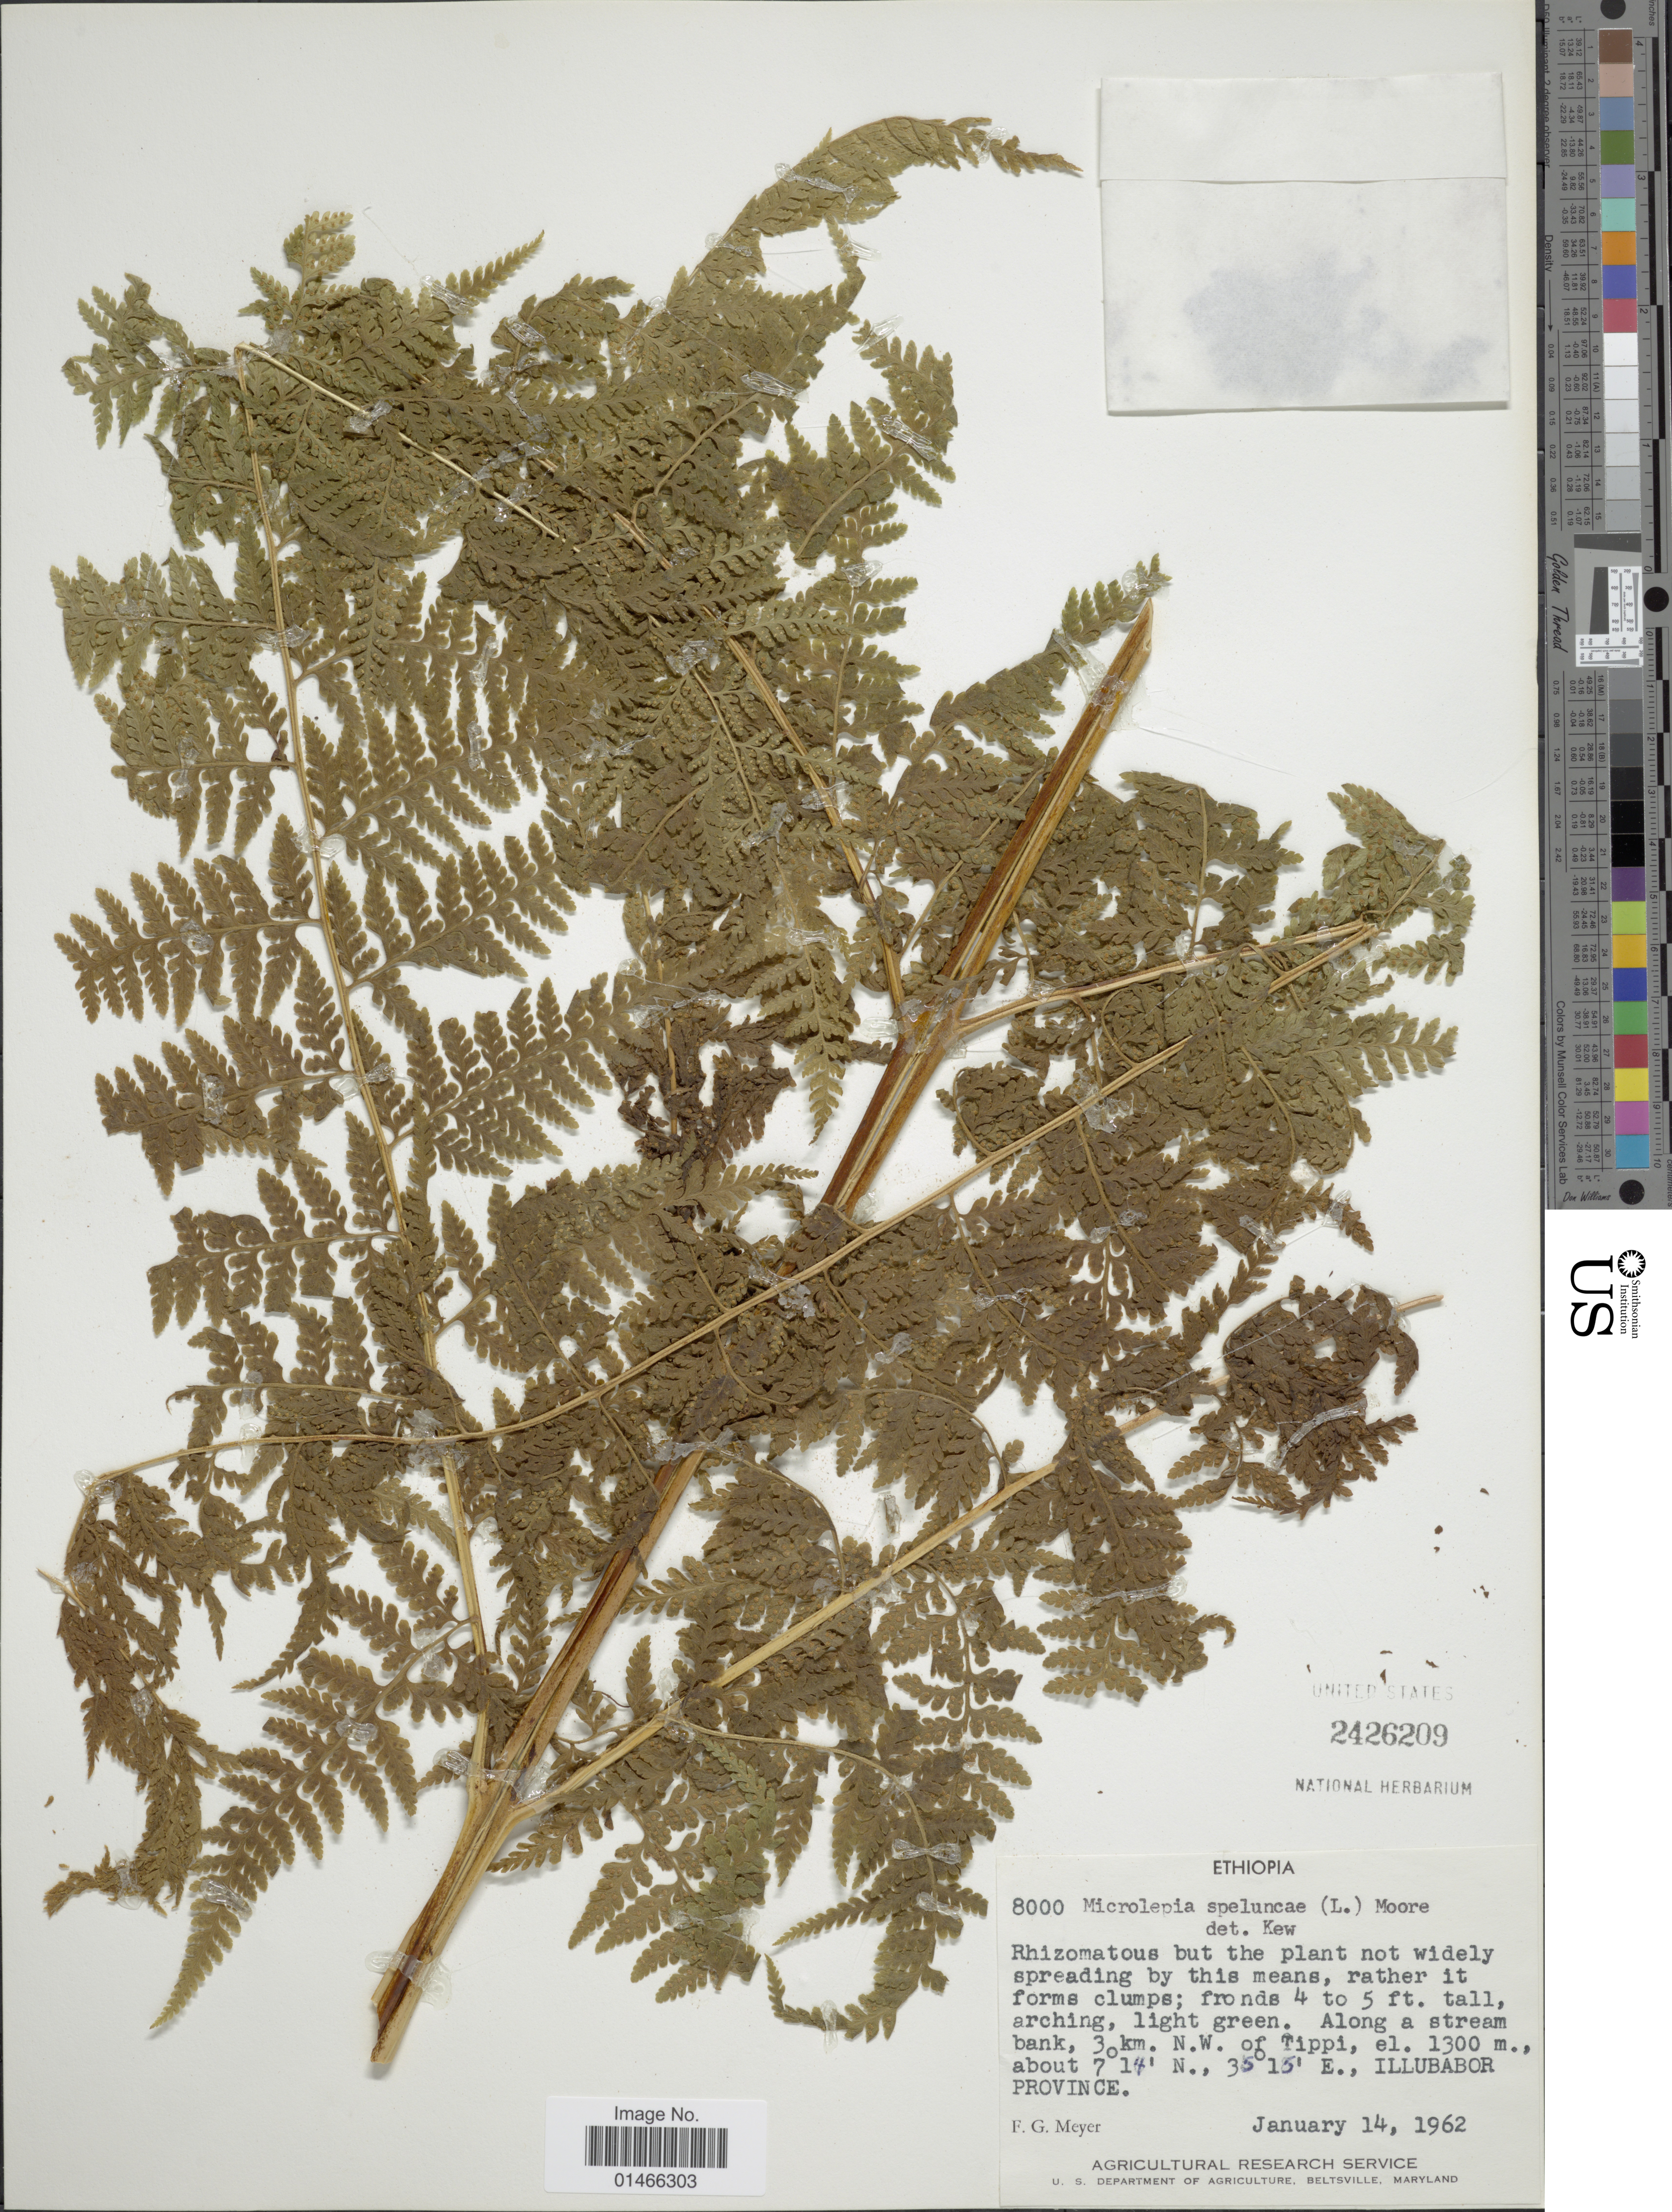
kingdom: Plantae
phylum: Tracheophyta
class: Polypodiopsida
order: Polypodiales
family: Dennstaedtiaceae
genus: Microlepia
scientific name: Microlepia speluncae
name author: (L.) T. Moore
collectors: F. G. Meyer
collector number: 8000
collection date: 1962-01-14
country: Ethiopia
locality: Along a stream bank, 3 km. N.W. of Tippi. Illubabor Province.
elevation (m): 1300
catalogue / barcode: US 2426209